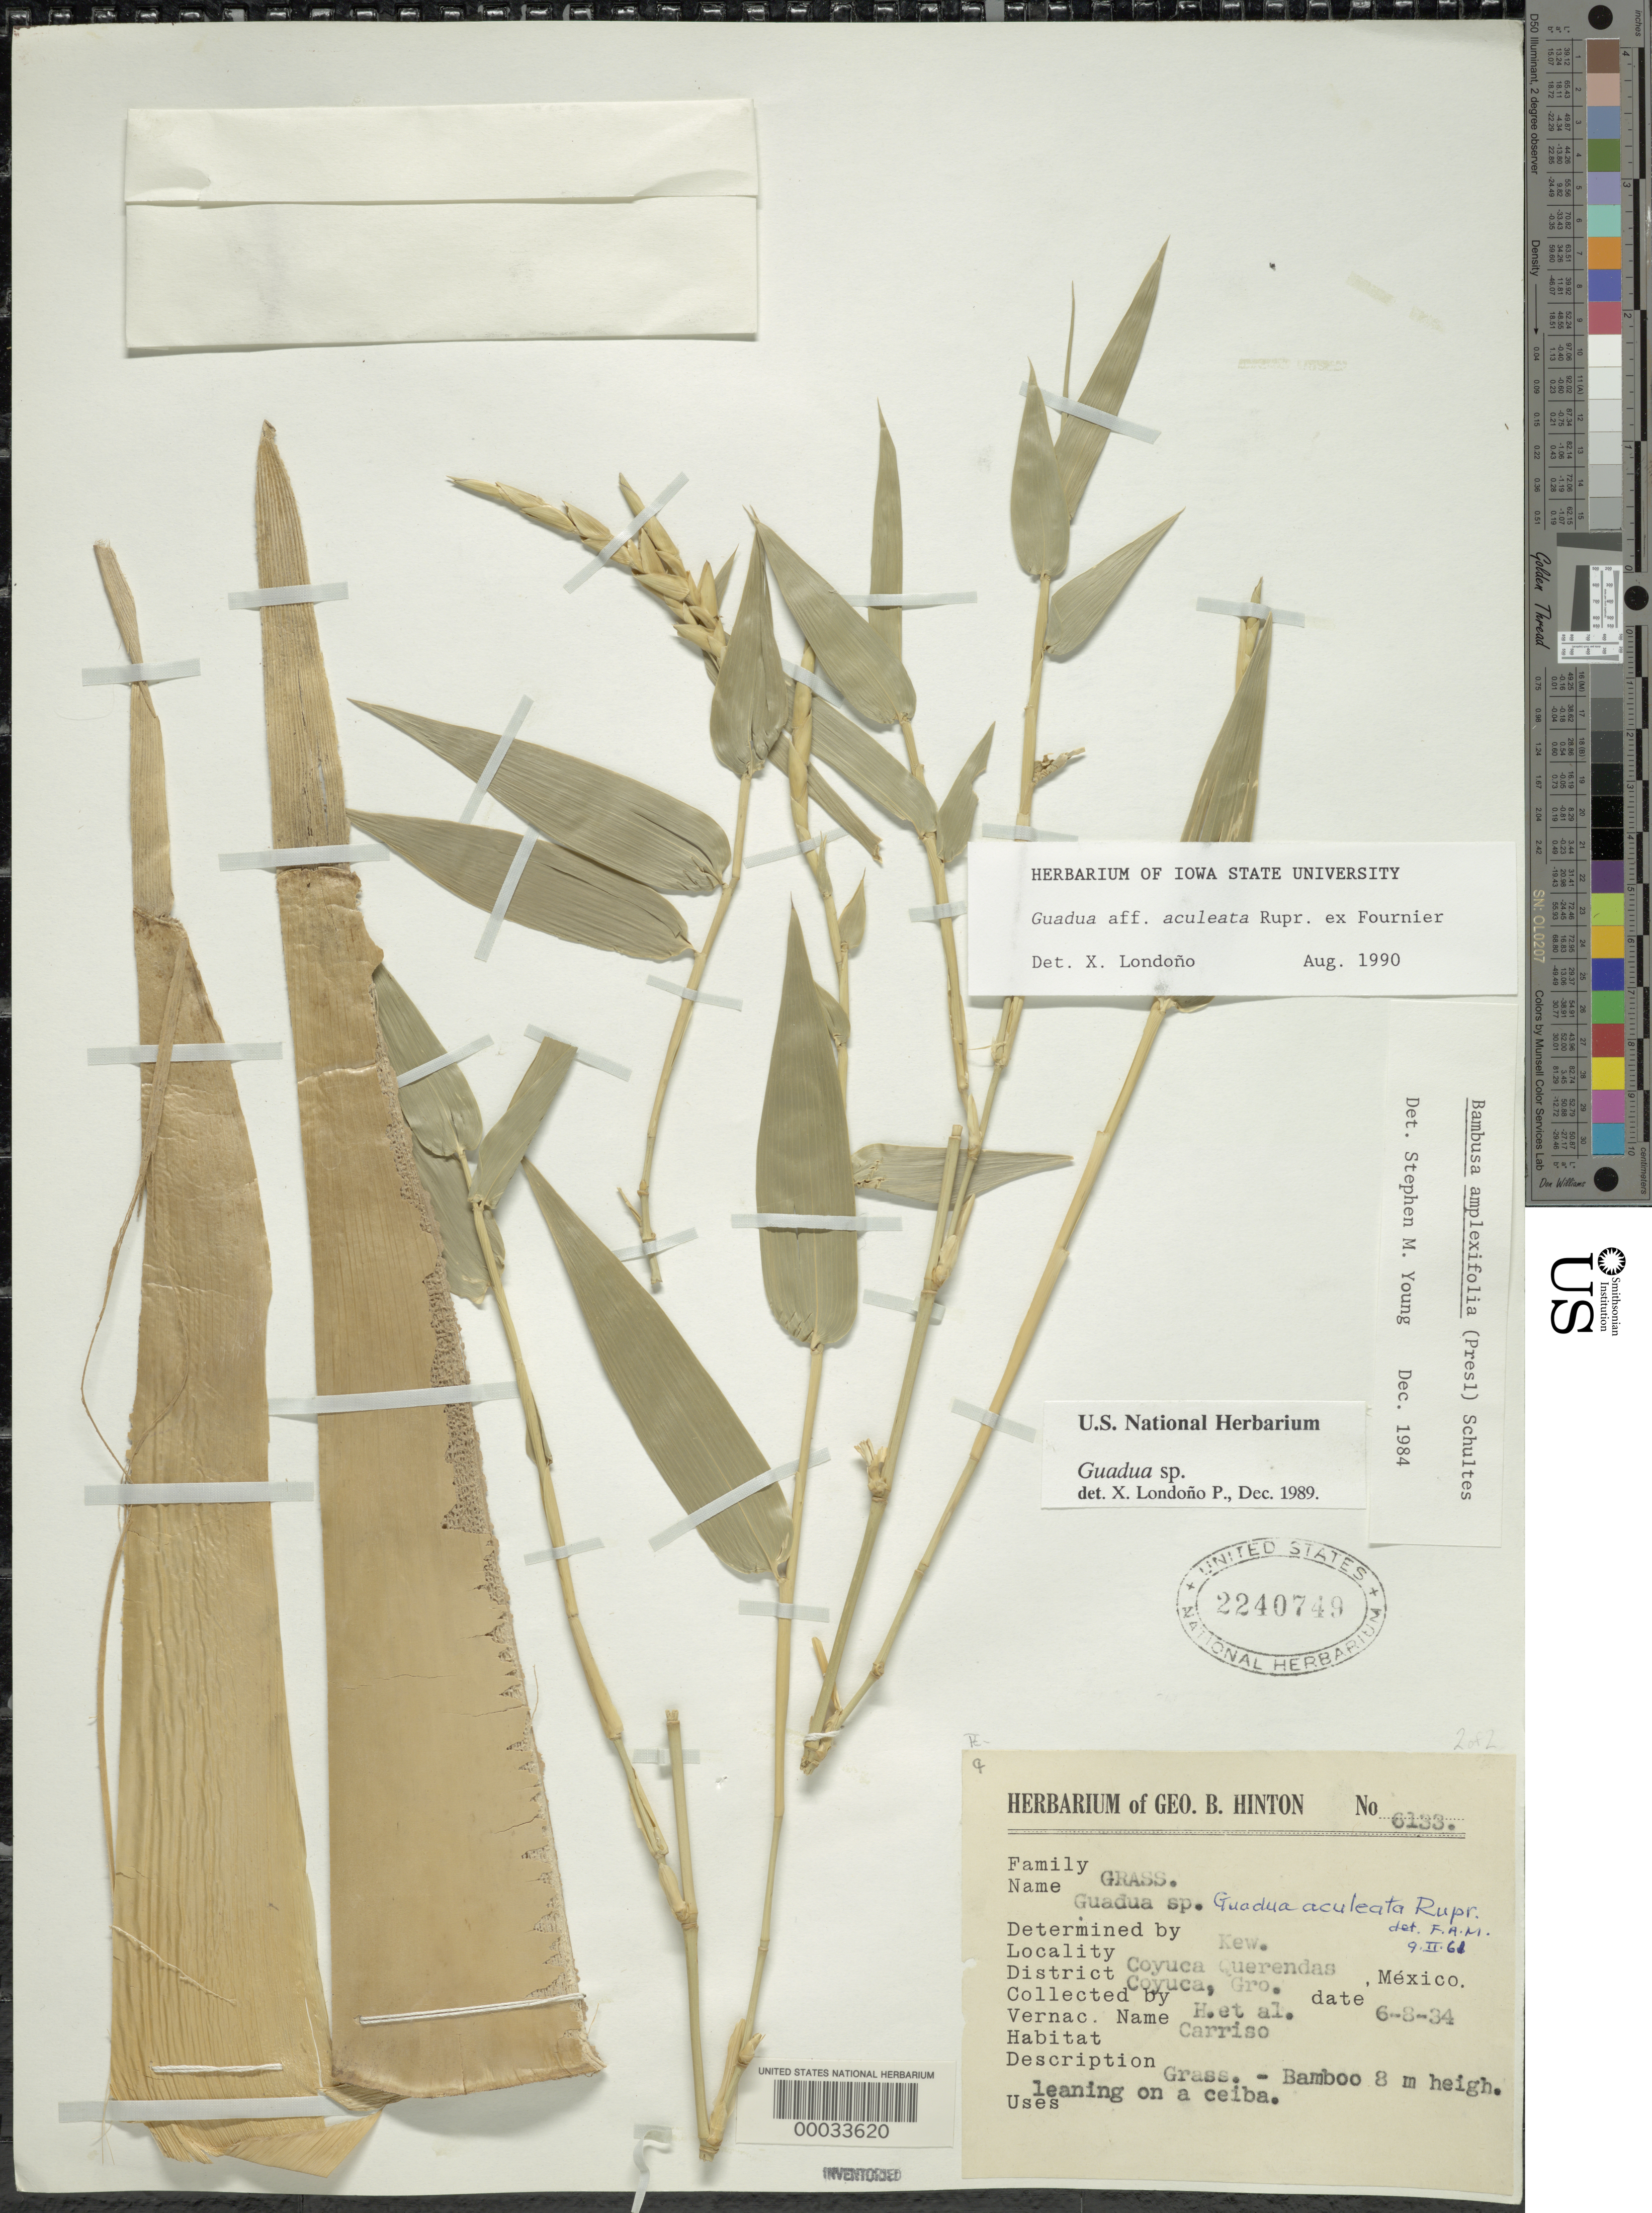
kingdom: Plantae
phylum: Tracheophyta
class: Liliopsida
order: Poales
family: Poaceae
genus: Guadua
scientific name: Guadua velutina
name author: Londoño & L.G. Clark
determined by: McMurchie, Elizabeth, (UNITED STATES)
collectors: G. B. Hinton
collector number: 6133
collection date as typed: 08 Jun 1934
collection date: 1934-06-08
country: Mexico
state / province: Guerrero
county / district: Coyuca De Benítez / Coyuca De Catalán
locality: Coyuca mun. (?), Coyuca Querendas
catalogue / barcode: US 2240749